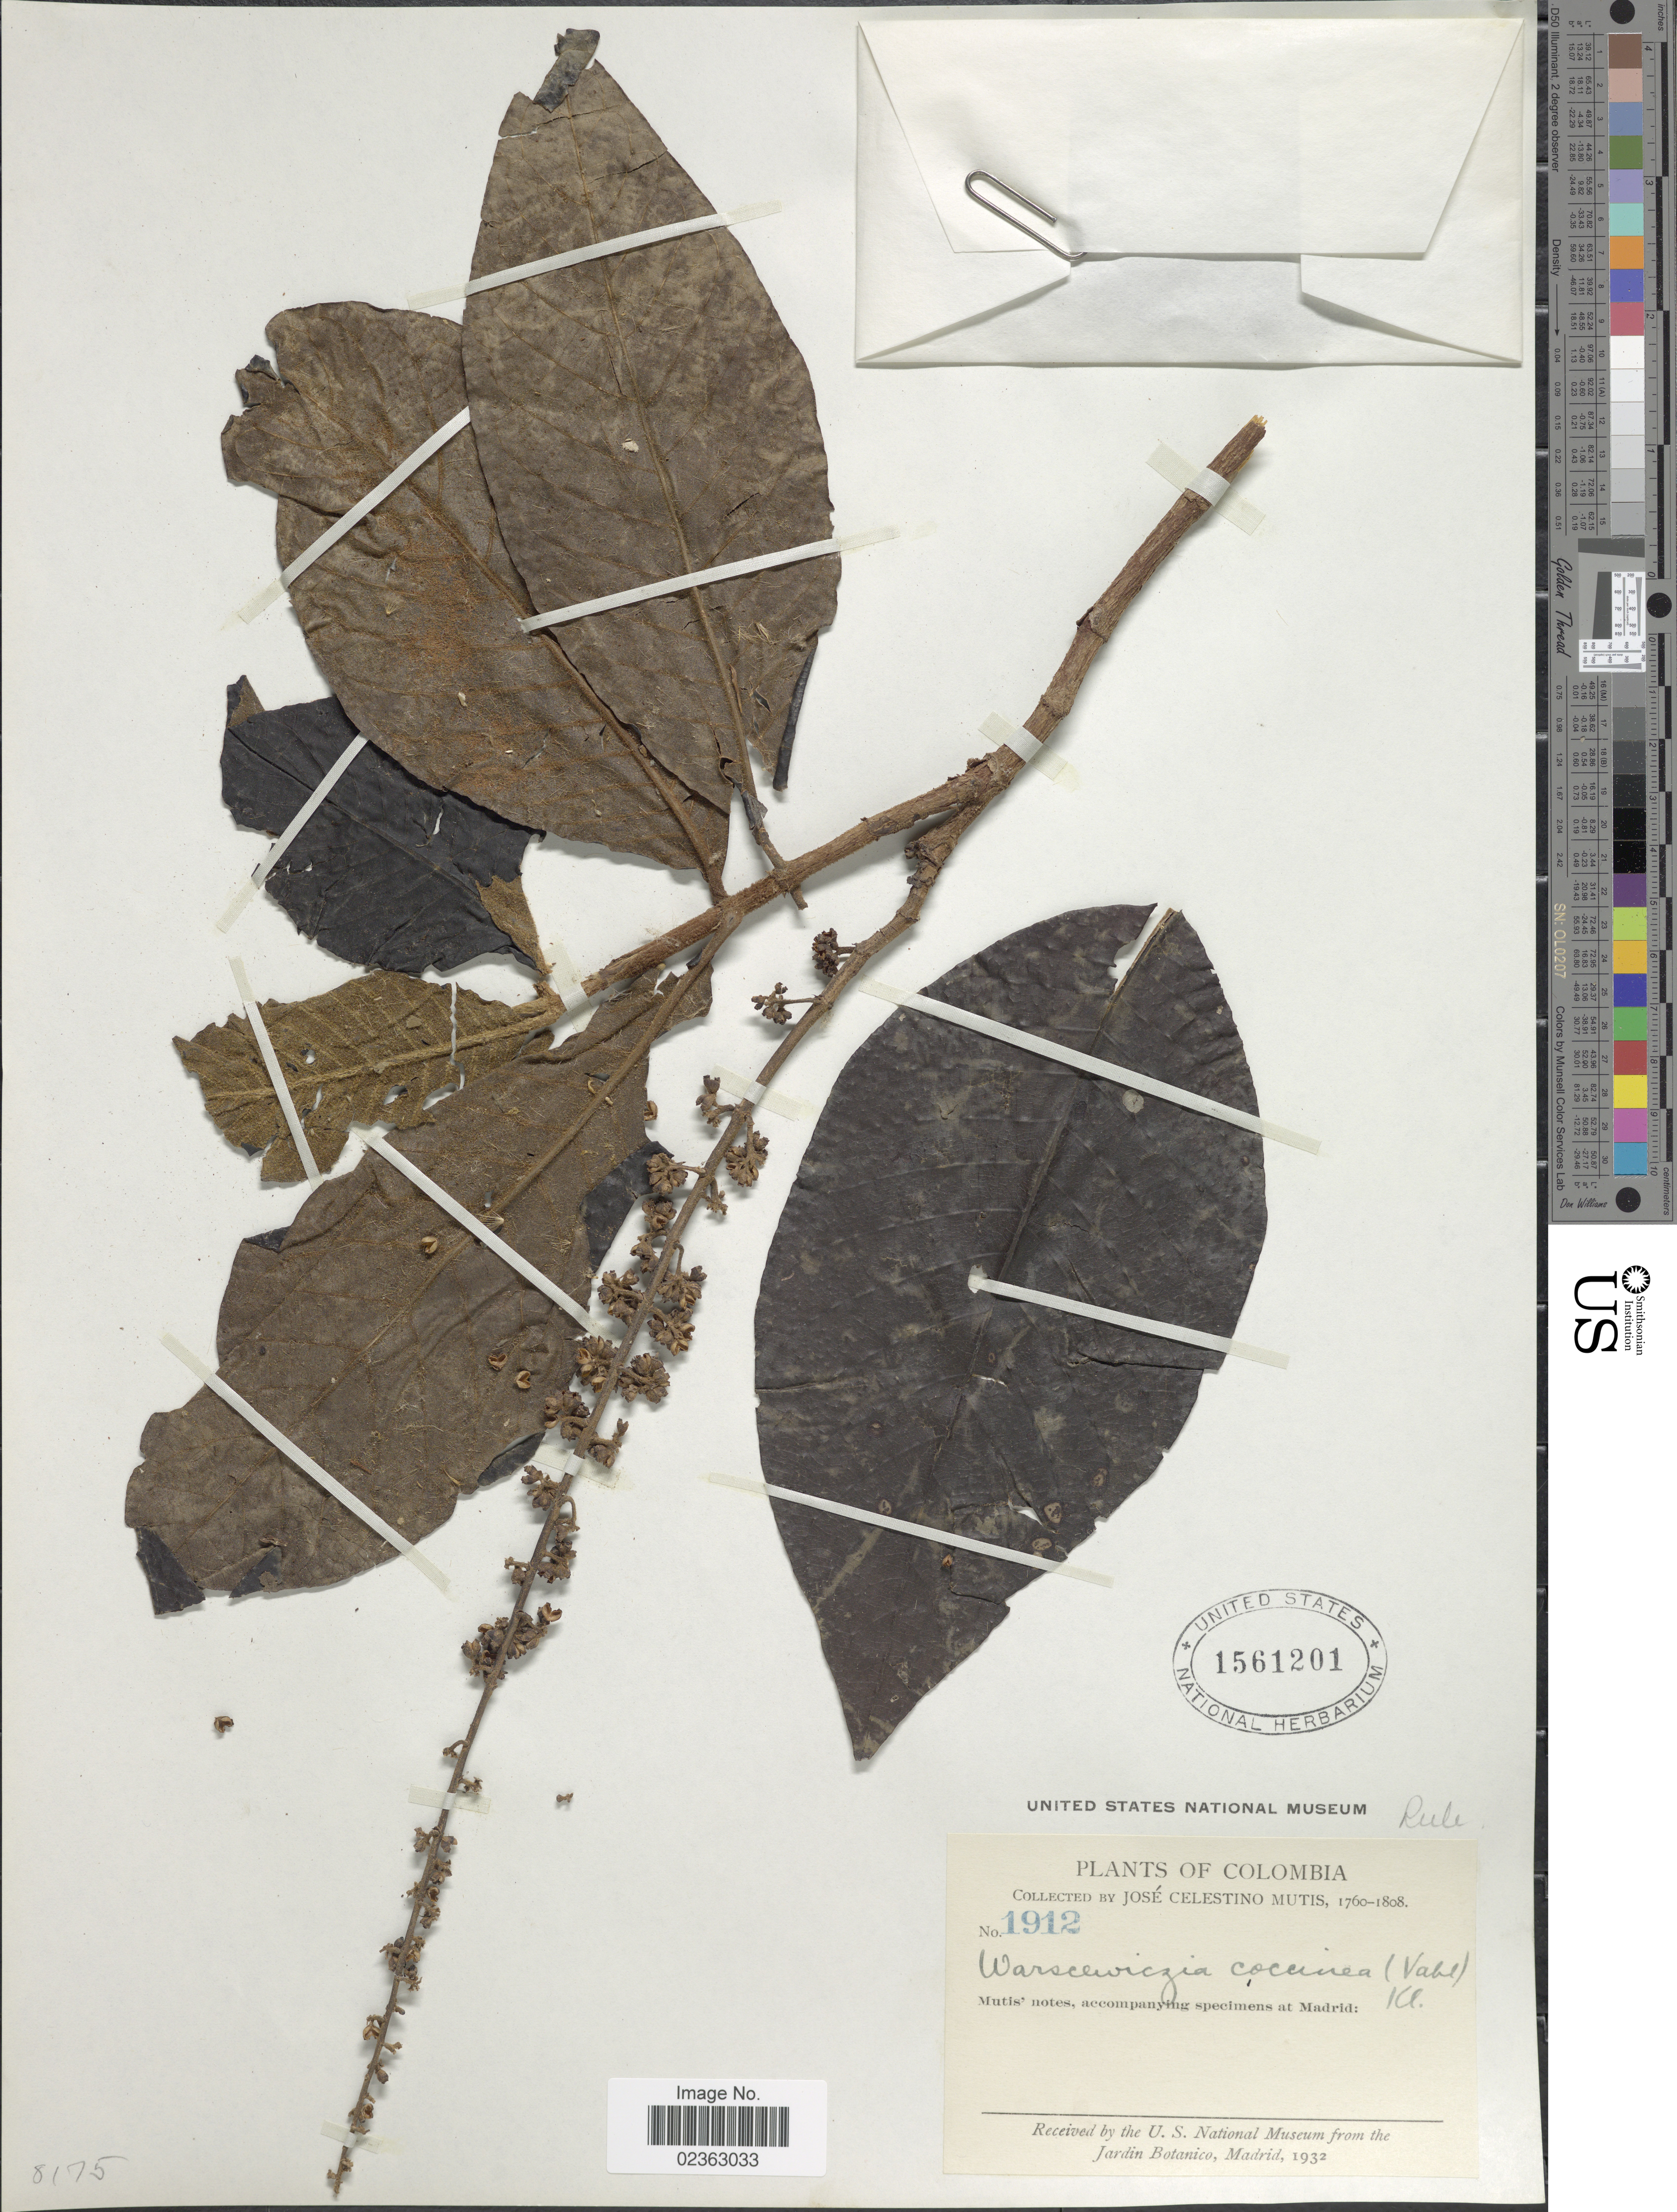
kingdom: Plantae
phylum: Tracheophyta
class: Magnoliopsida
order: Gentianales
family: Rubiaceae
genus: Warszewiczia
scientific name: Warszewiczia coccinea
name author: (Vahl) Klotzsch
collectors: J. C. B. Mutis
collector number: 1912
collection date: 1760/1808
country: Colombia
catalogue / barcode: US 1561201